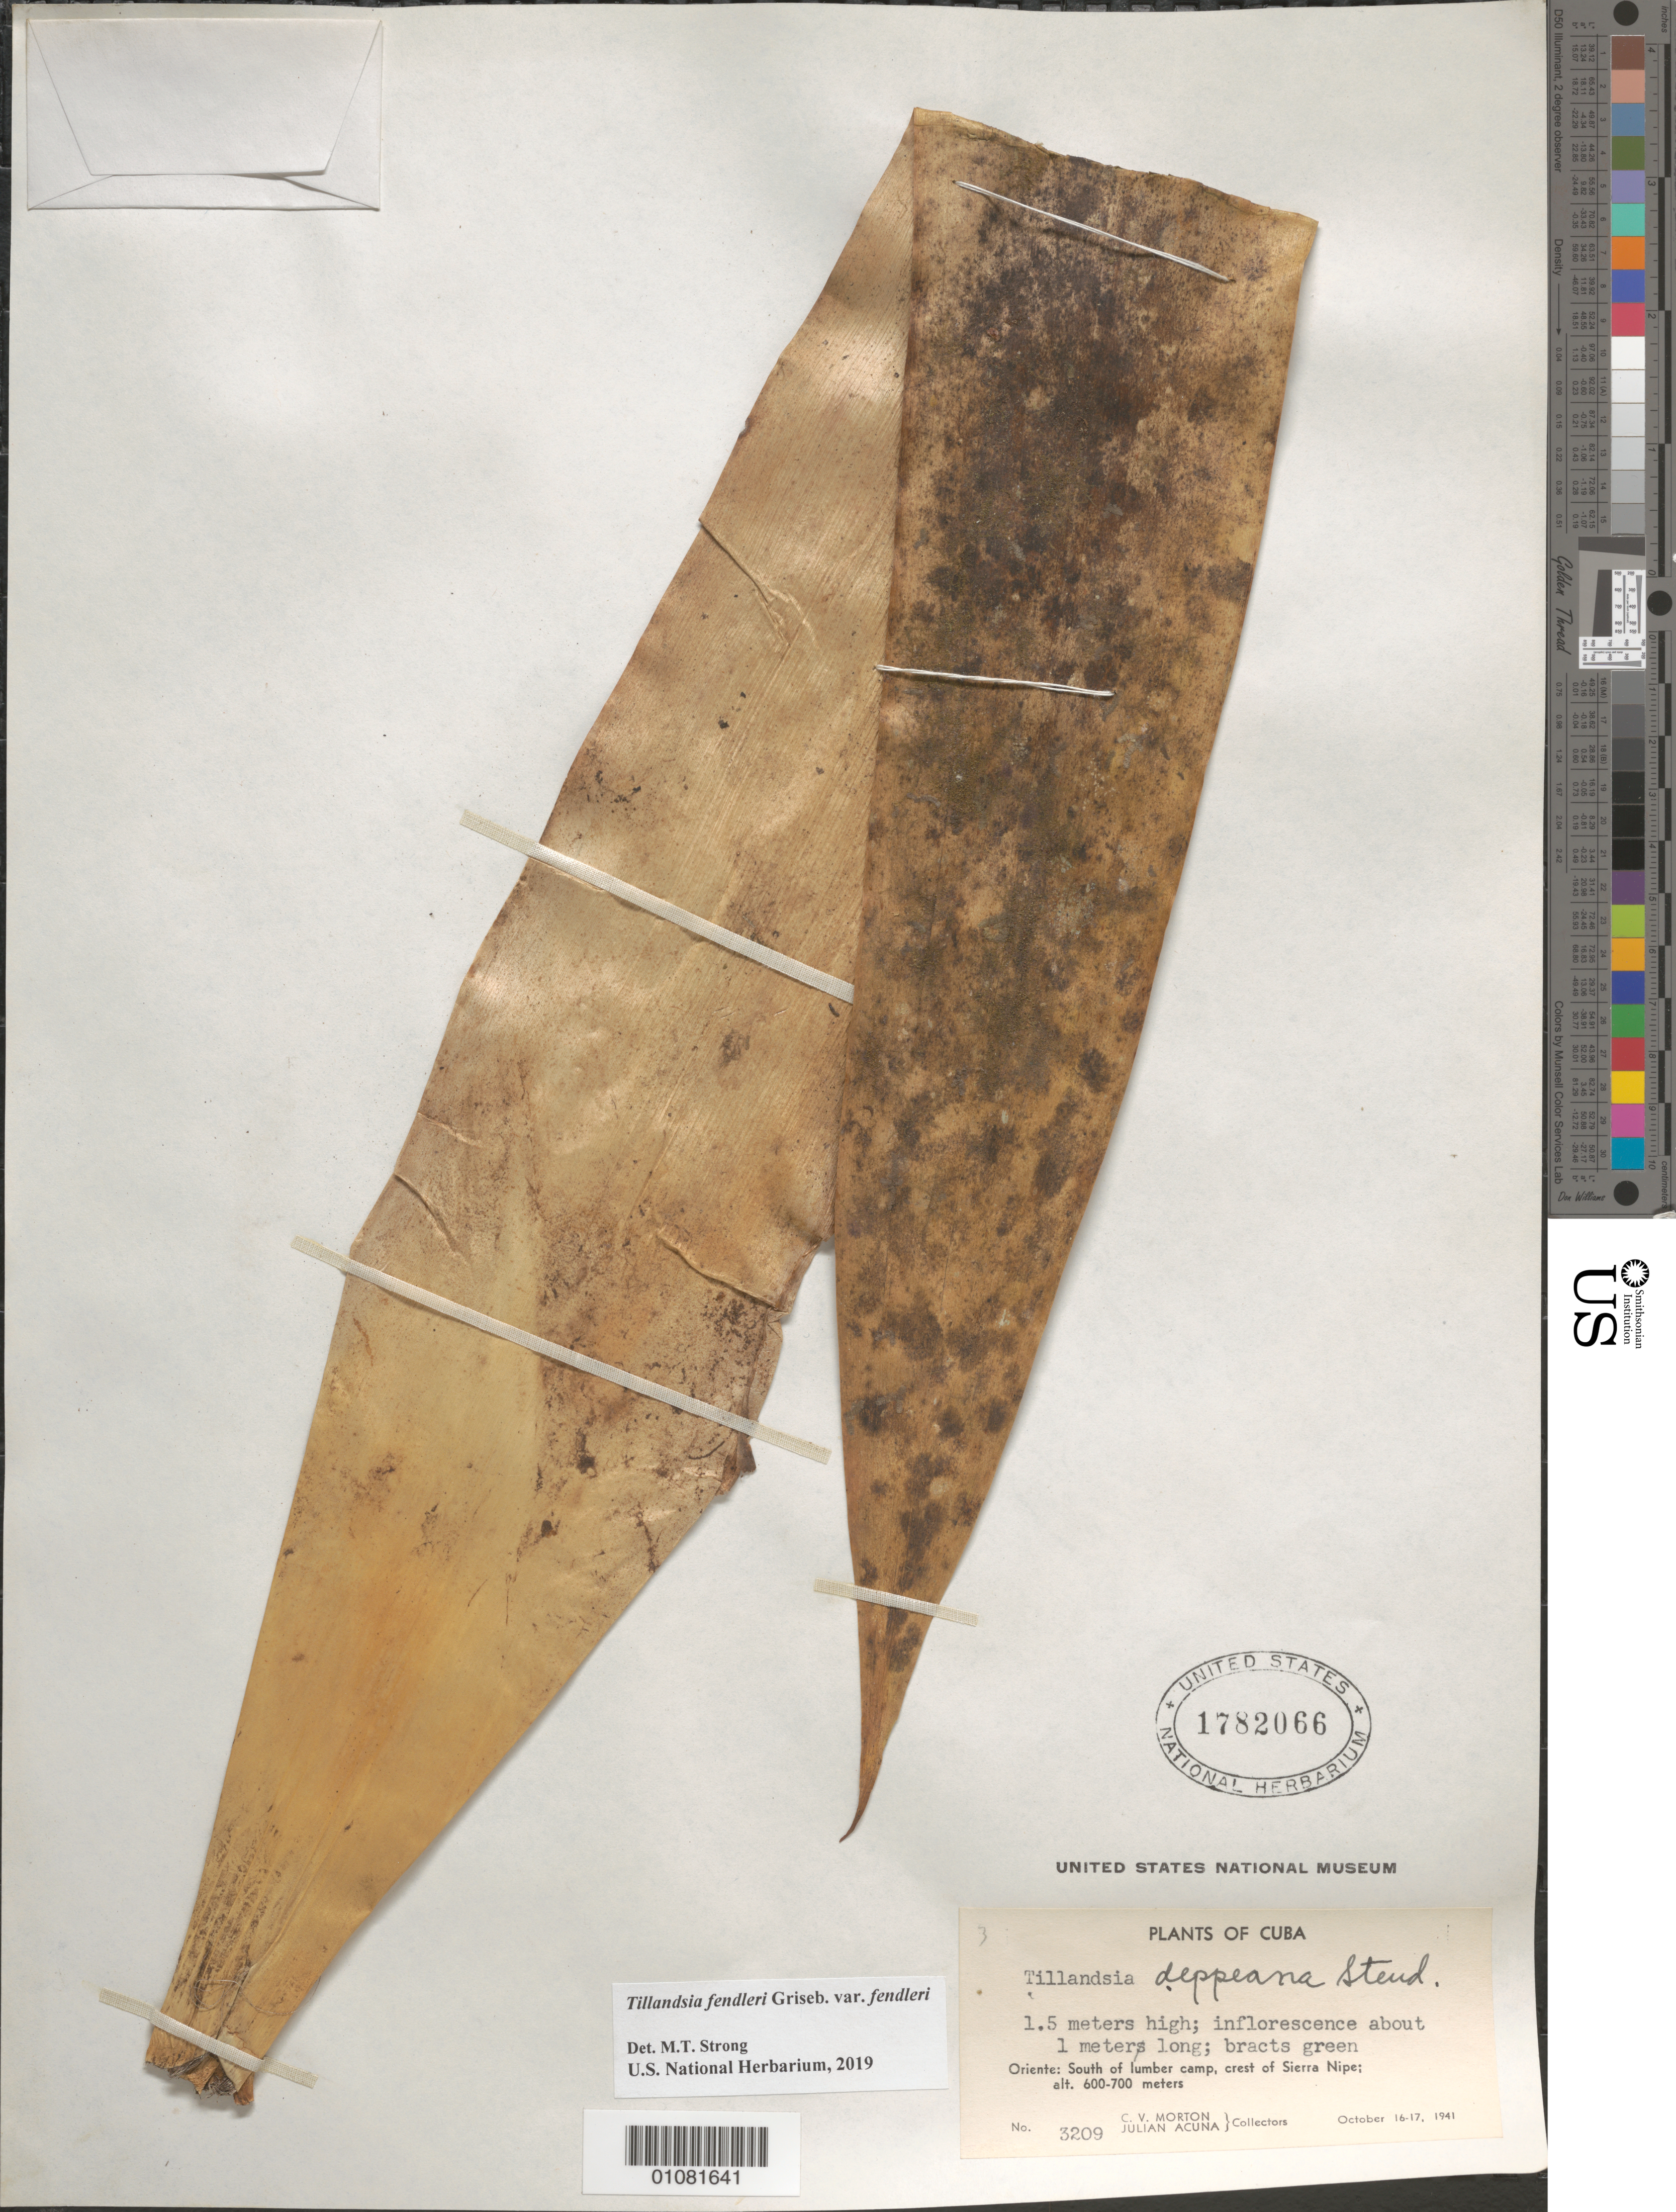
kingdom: Plantae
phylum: Tracheophyta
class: Liliopsida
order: Poales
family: Bromeliaceae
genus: Tillandsia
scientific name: Tillandsia fendleri var. fendleri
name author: Griseb.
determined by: Strong, Mark T., (BOT), Smithsonian Institution - National Museum of Natural History (UNITED STATES)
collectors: C. V. Morton & J. Acuña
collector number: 3209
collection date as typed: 16 Oct 1941 to 17 Oct 1941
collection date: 1941-10-16/1941-10-17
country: Cuba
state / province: Holguín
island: Cuba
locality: Oriente: S of lumber camp, crest of Sierra Nipe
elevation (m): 600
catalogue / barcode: US 1782066